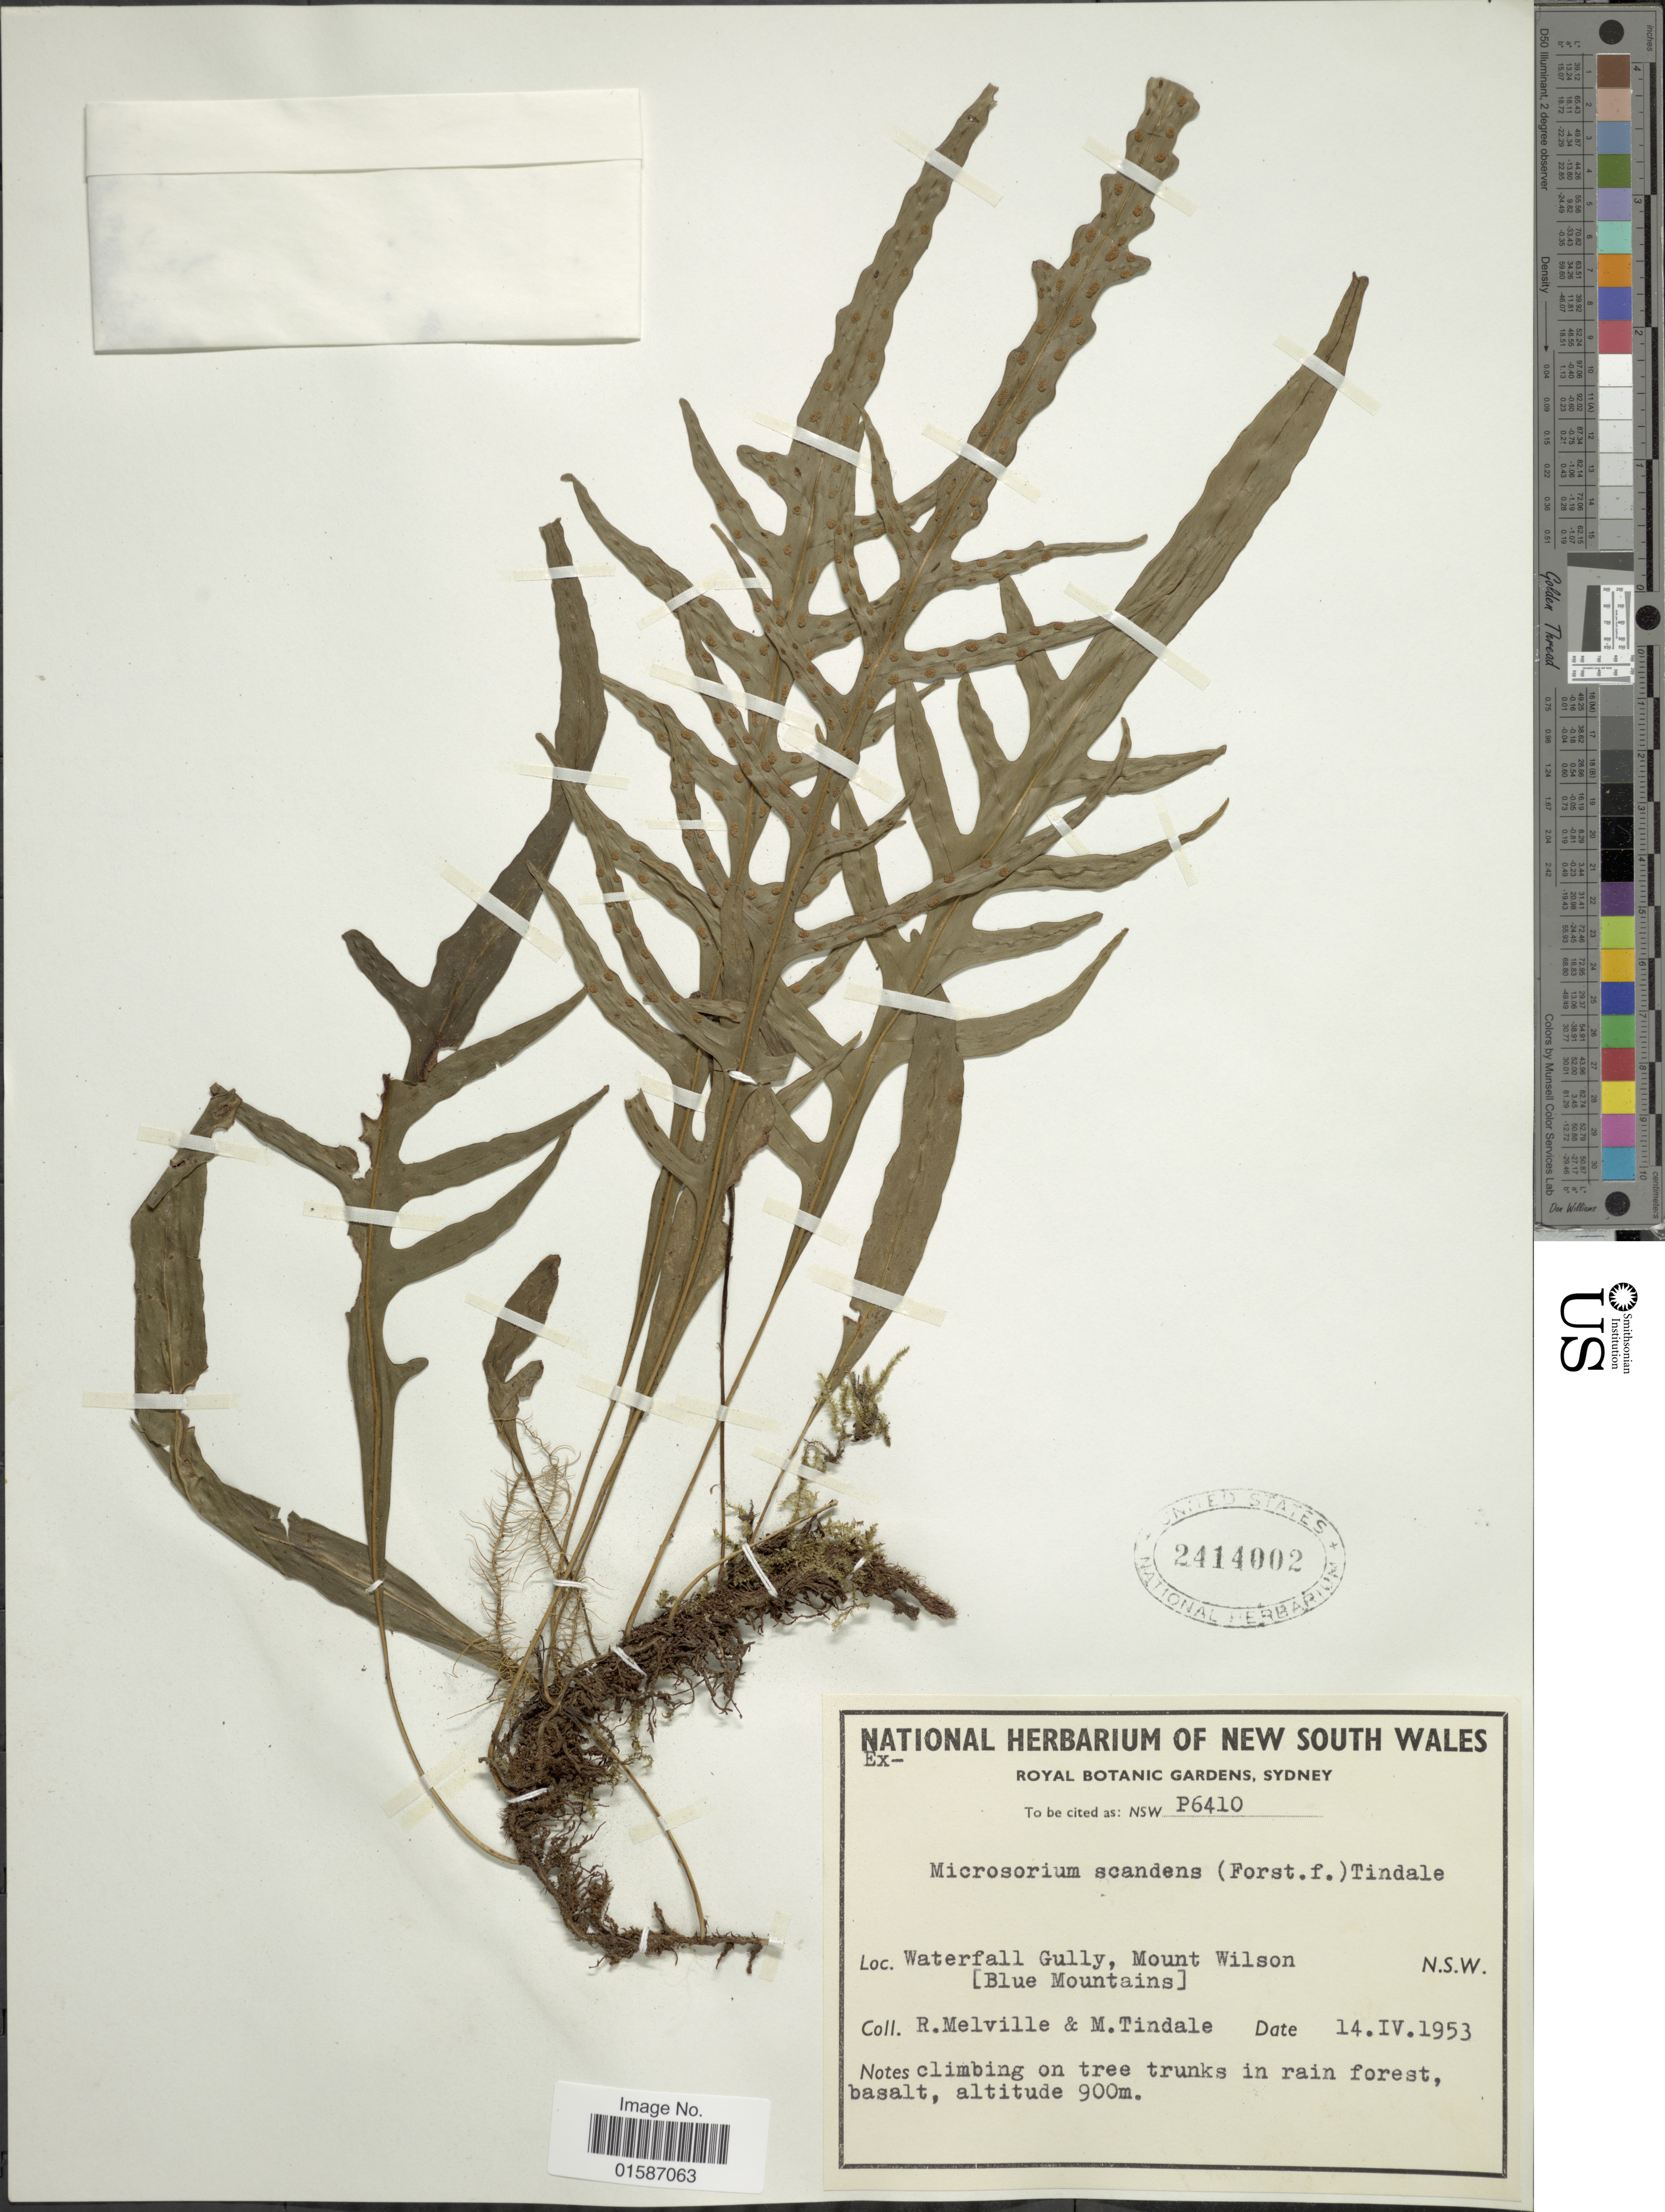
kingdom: Plantae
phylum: Tracheophyta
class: Polypodiopsida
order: Polypodiales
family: Polypodiaceae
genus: Microsorum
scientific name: Microsorum scandens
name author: Tindale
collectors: R. Melville & M. D. Tindale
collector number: P6410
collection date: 1953-04-14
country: Australia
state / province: New South Wales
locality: Waterfall Gully, Mount Wilson [Blue Mountains]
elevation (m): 900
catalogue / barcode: US 2414002